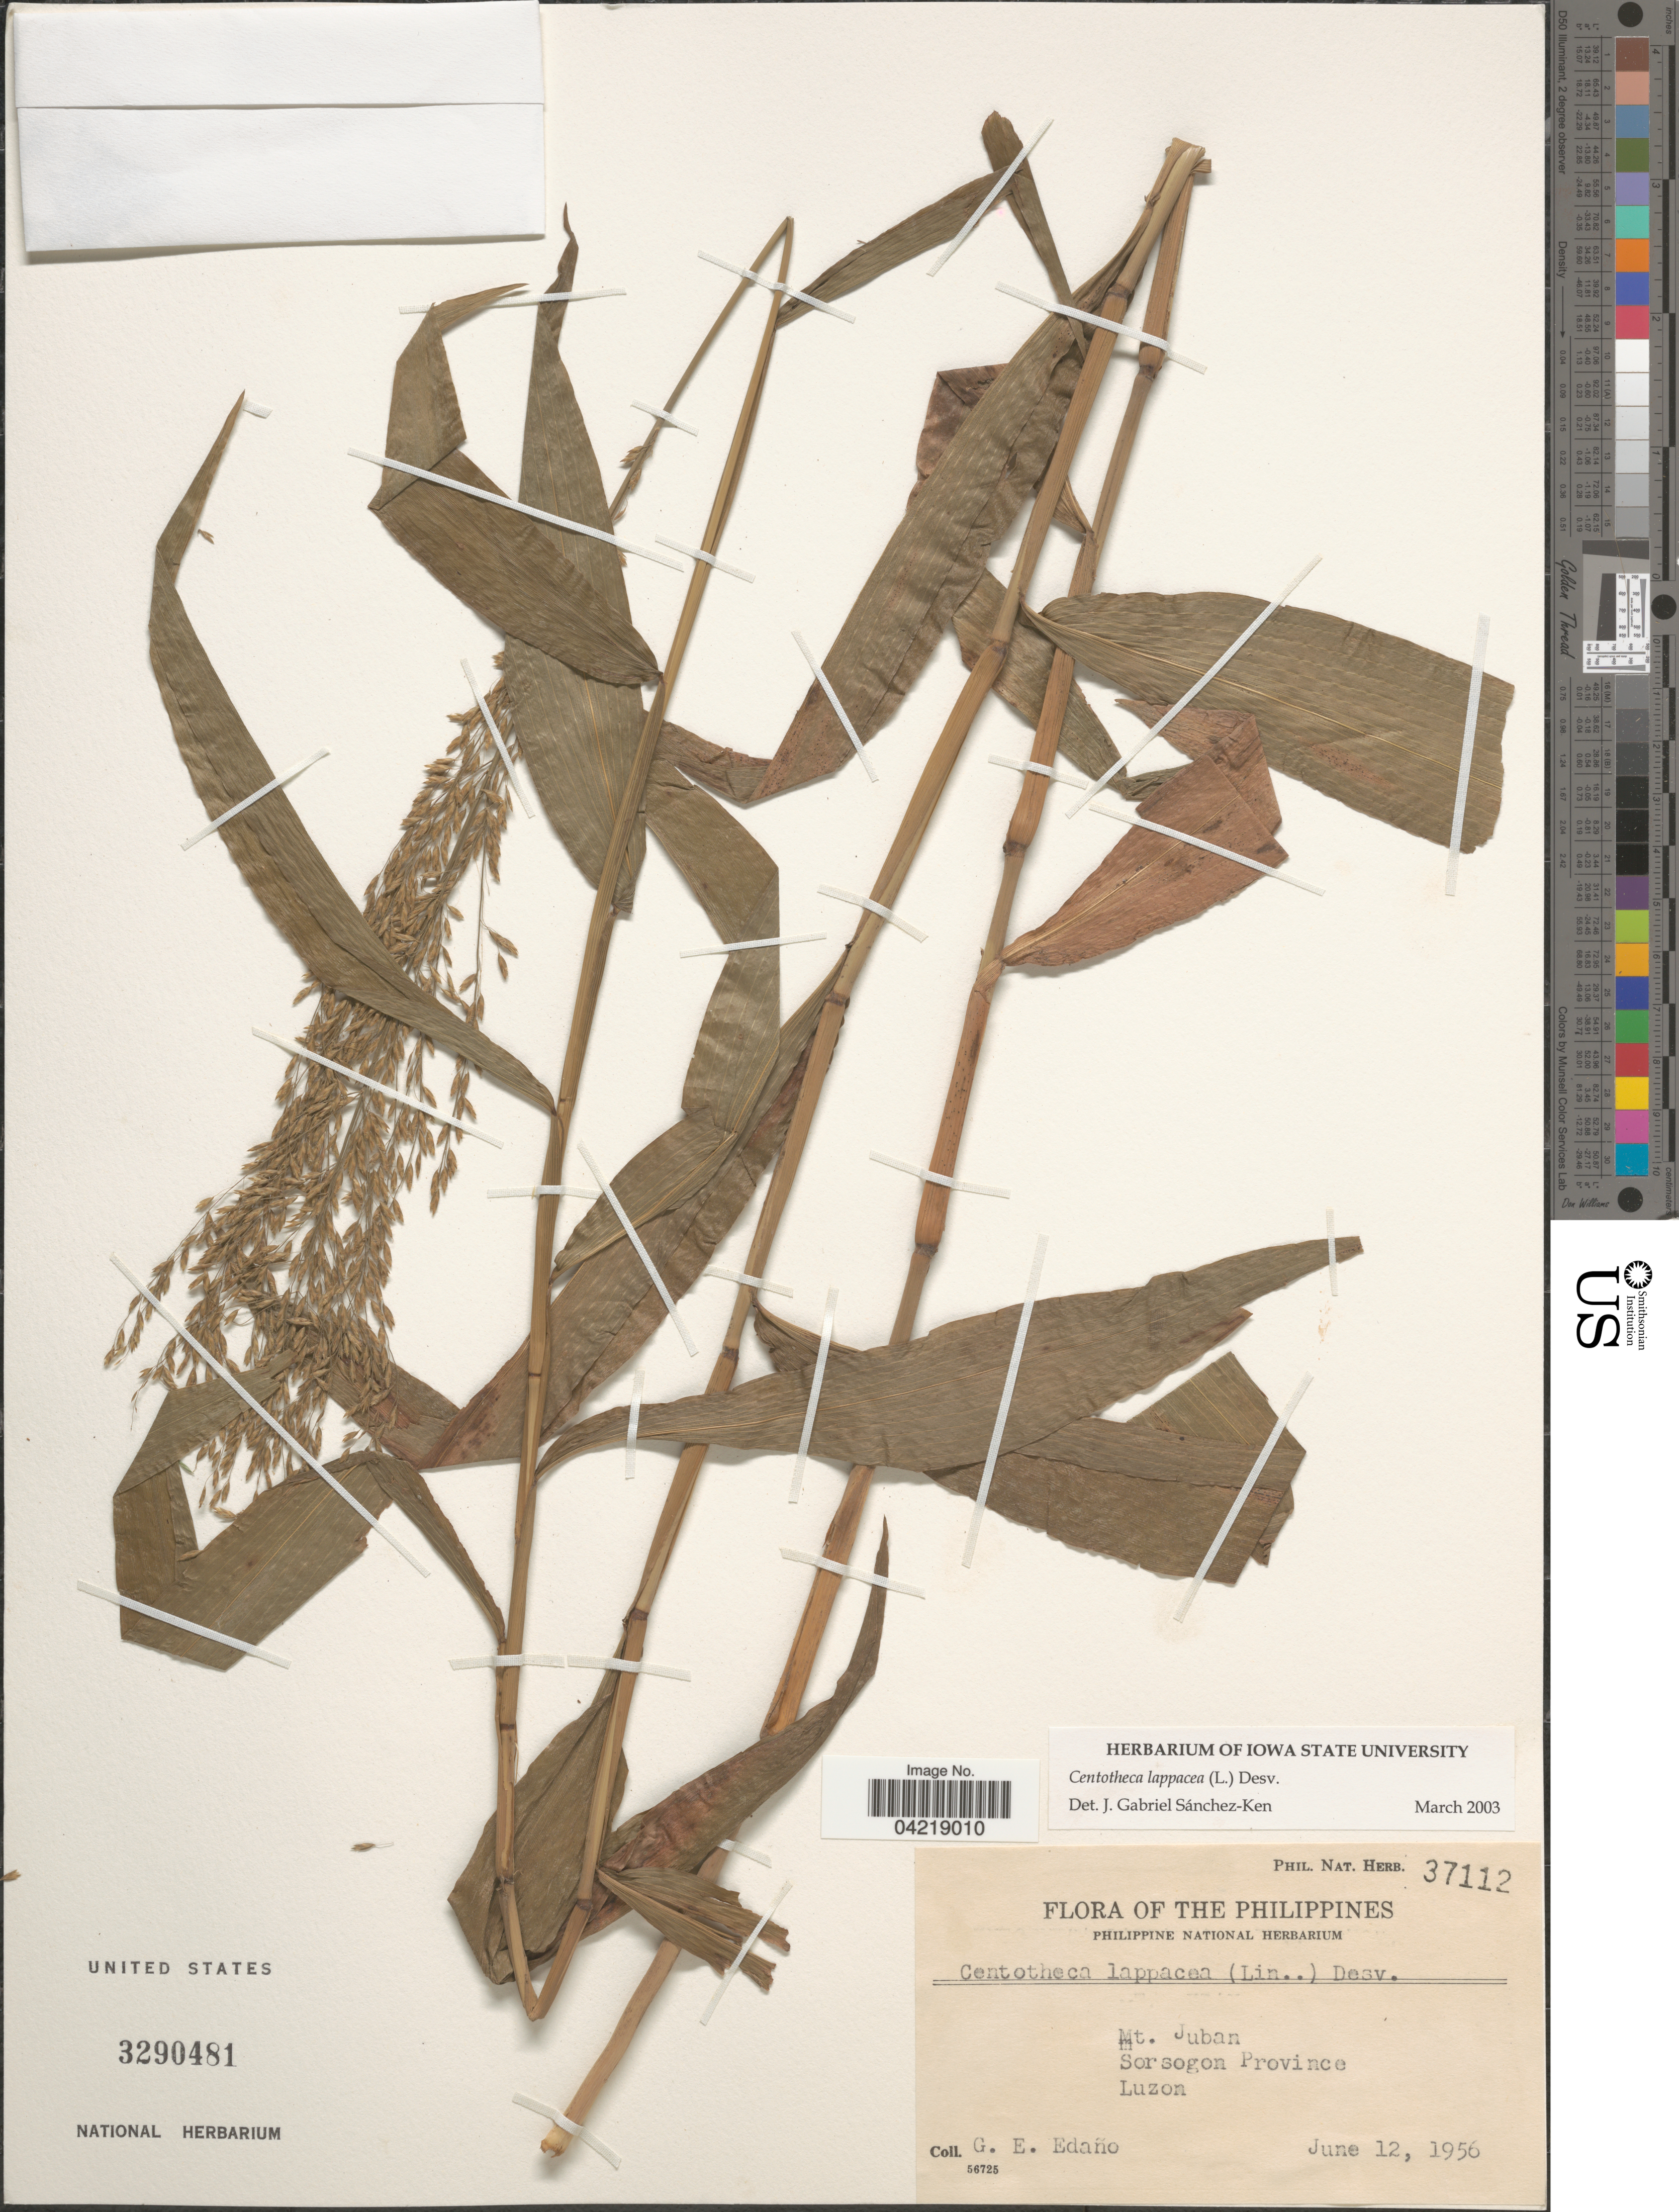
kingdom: Plantae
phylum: Tracheophyta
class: Liliopsida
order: Poales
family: Poaceae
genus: Centotheca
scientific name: Centotheca lappacea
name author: (L.) Desv.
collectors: G. E. Edaño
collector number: Phil. Nat. Herb. 37112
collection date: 1956-06-12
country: Philippines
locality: Mt. Juban. Sorsogon Province. Luzon.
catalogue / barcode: US 3290481